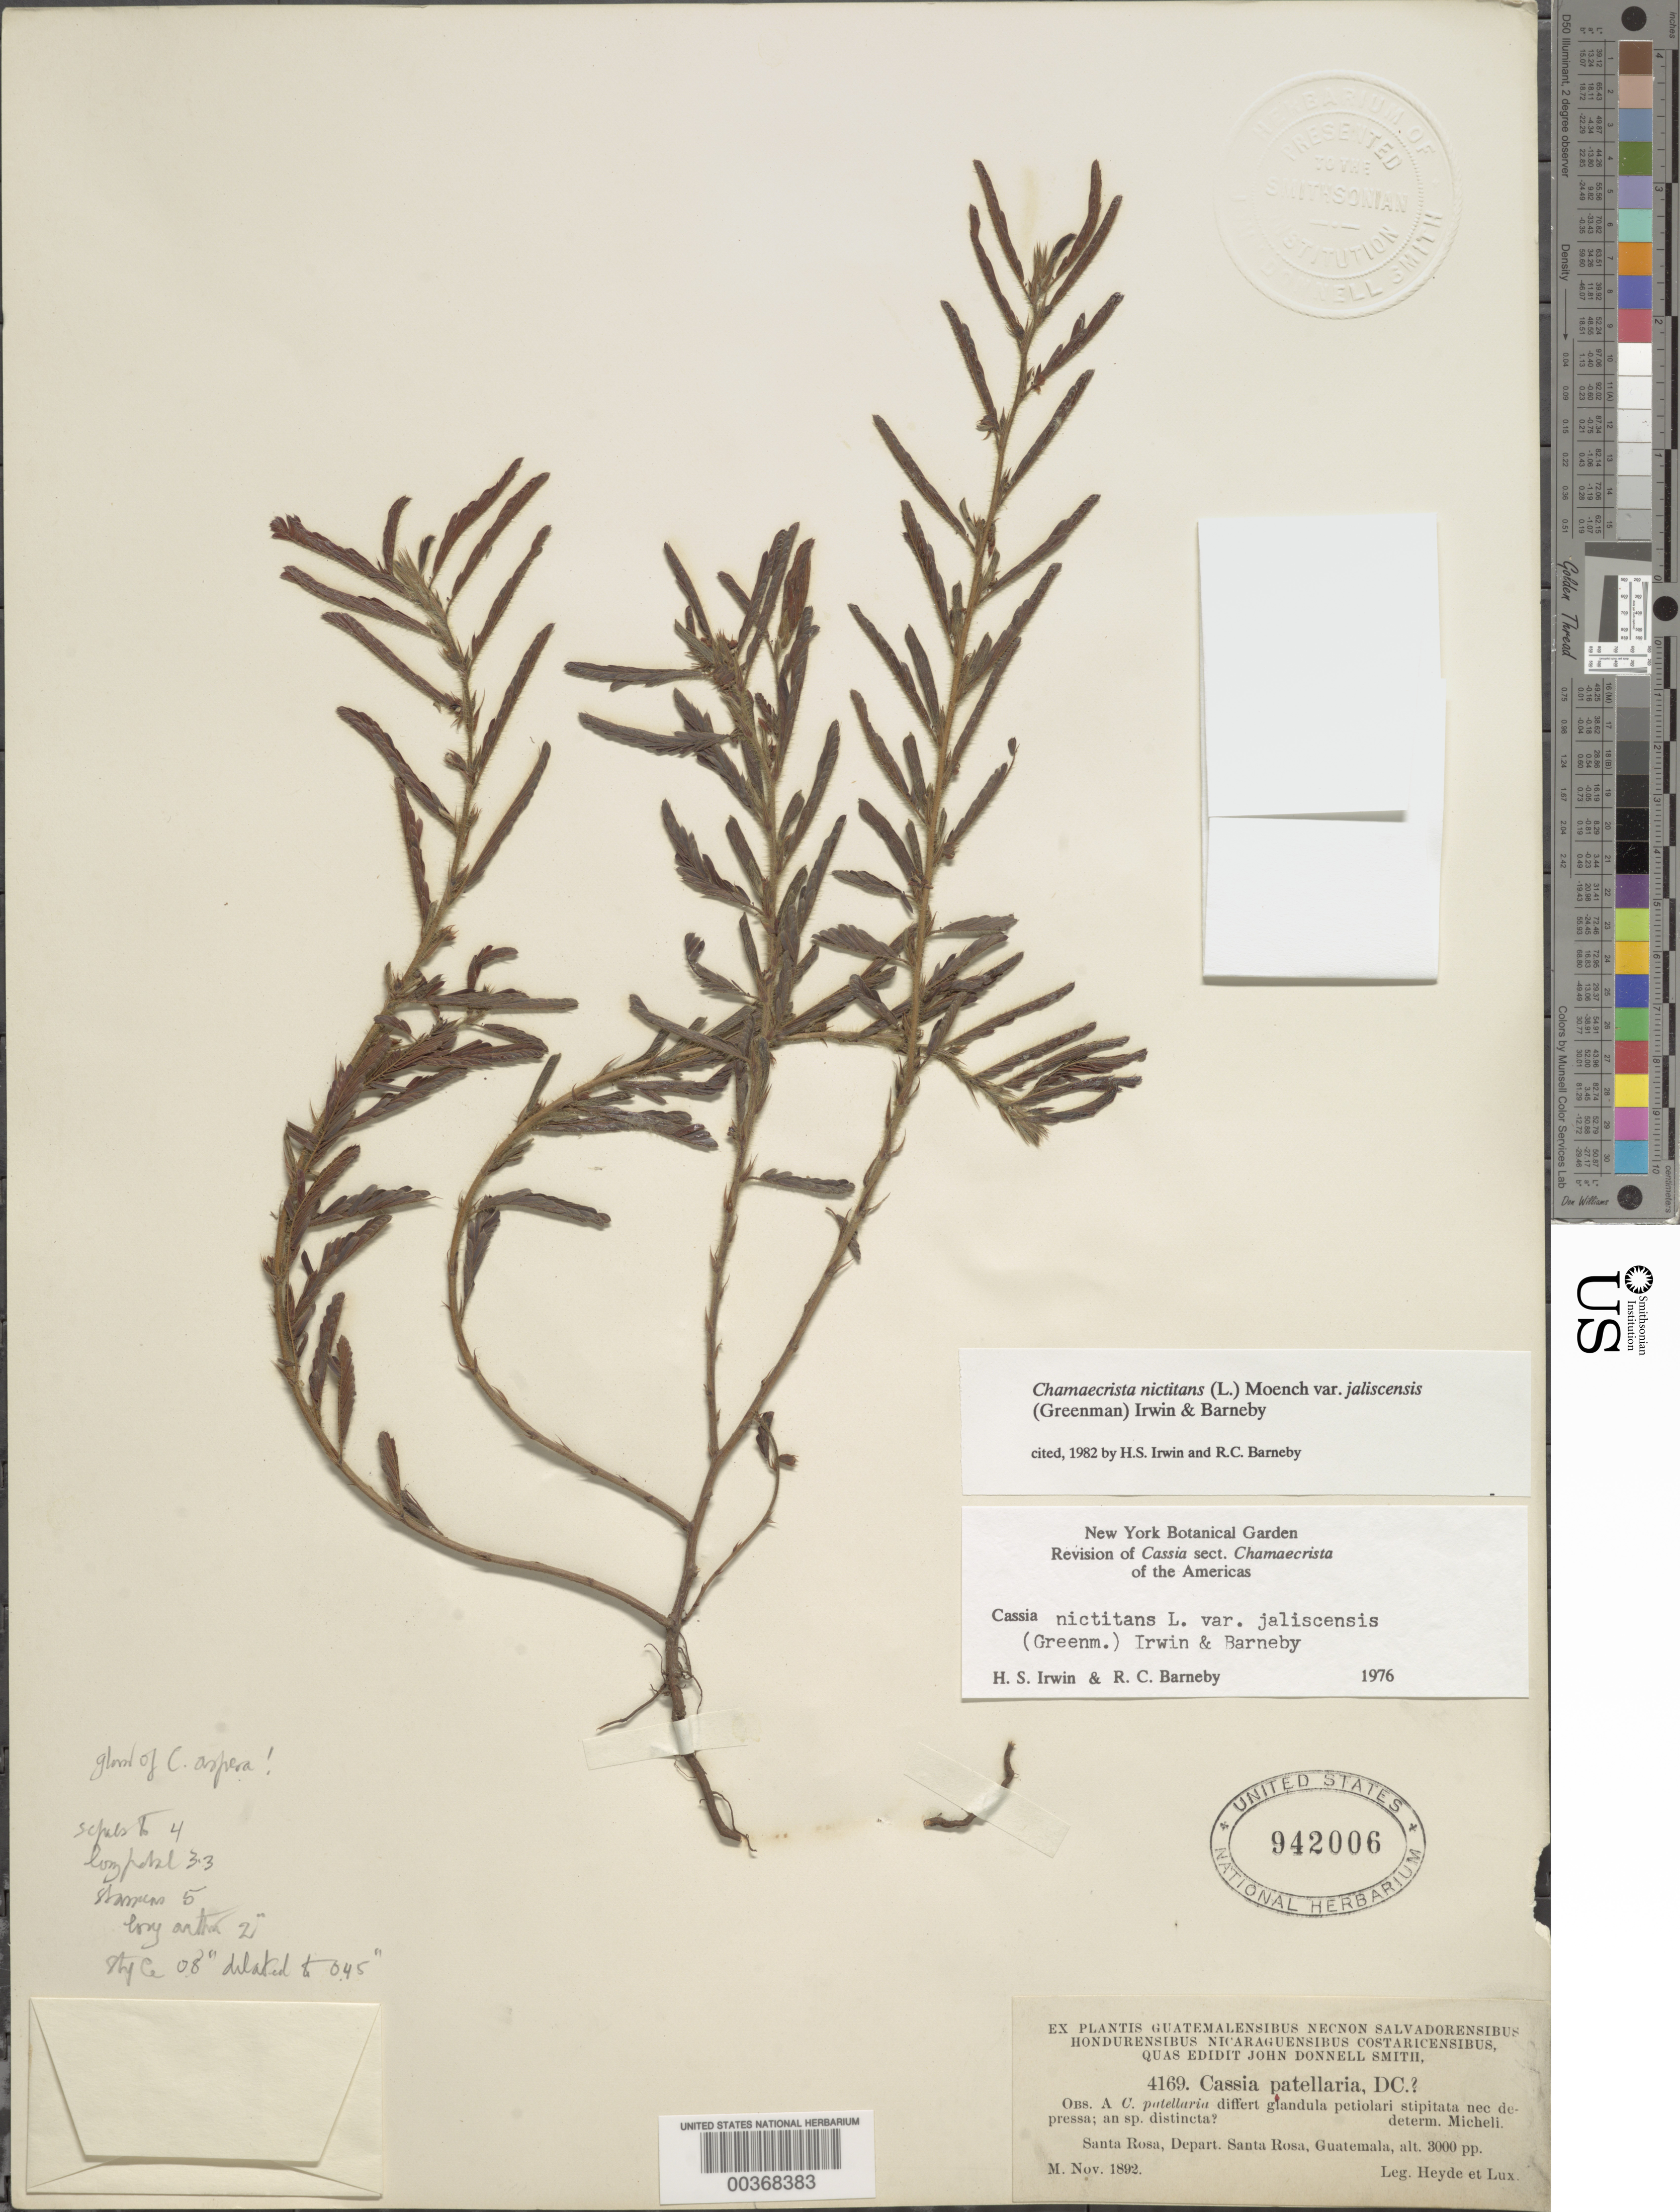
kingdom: Plantae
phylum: Tracheophyta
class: Magnoliopsida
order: Fabales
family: Fabaceae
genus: Chamaecrista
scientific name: Chamaecrista nictitans var. jaliscensis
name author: (Greenm.) H.S. Irwin & Barneby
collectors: A. W. Heyde & E. Lux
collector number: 4169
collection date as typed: Nov 1892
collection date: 1892-11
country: Guatemala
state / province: Santa Rosa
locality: Santa Rosa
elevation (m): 914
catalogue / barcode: US 942006